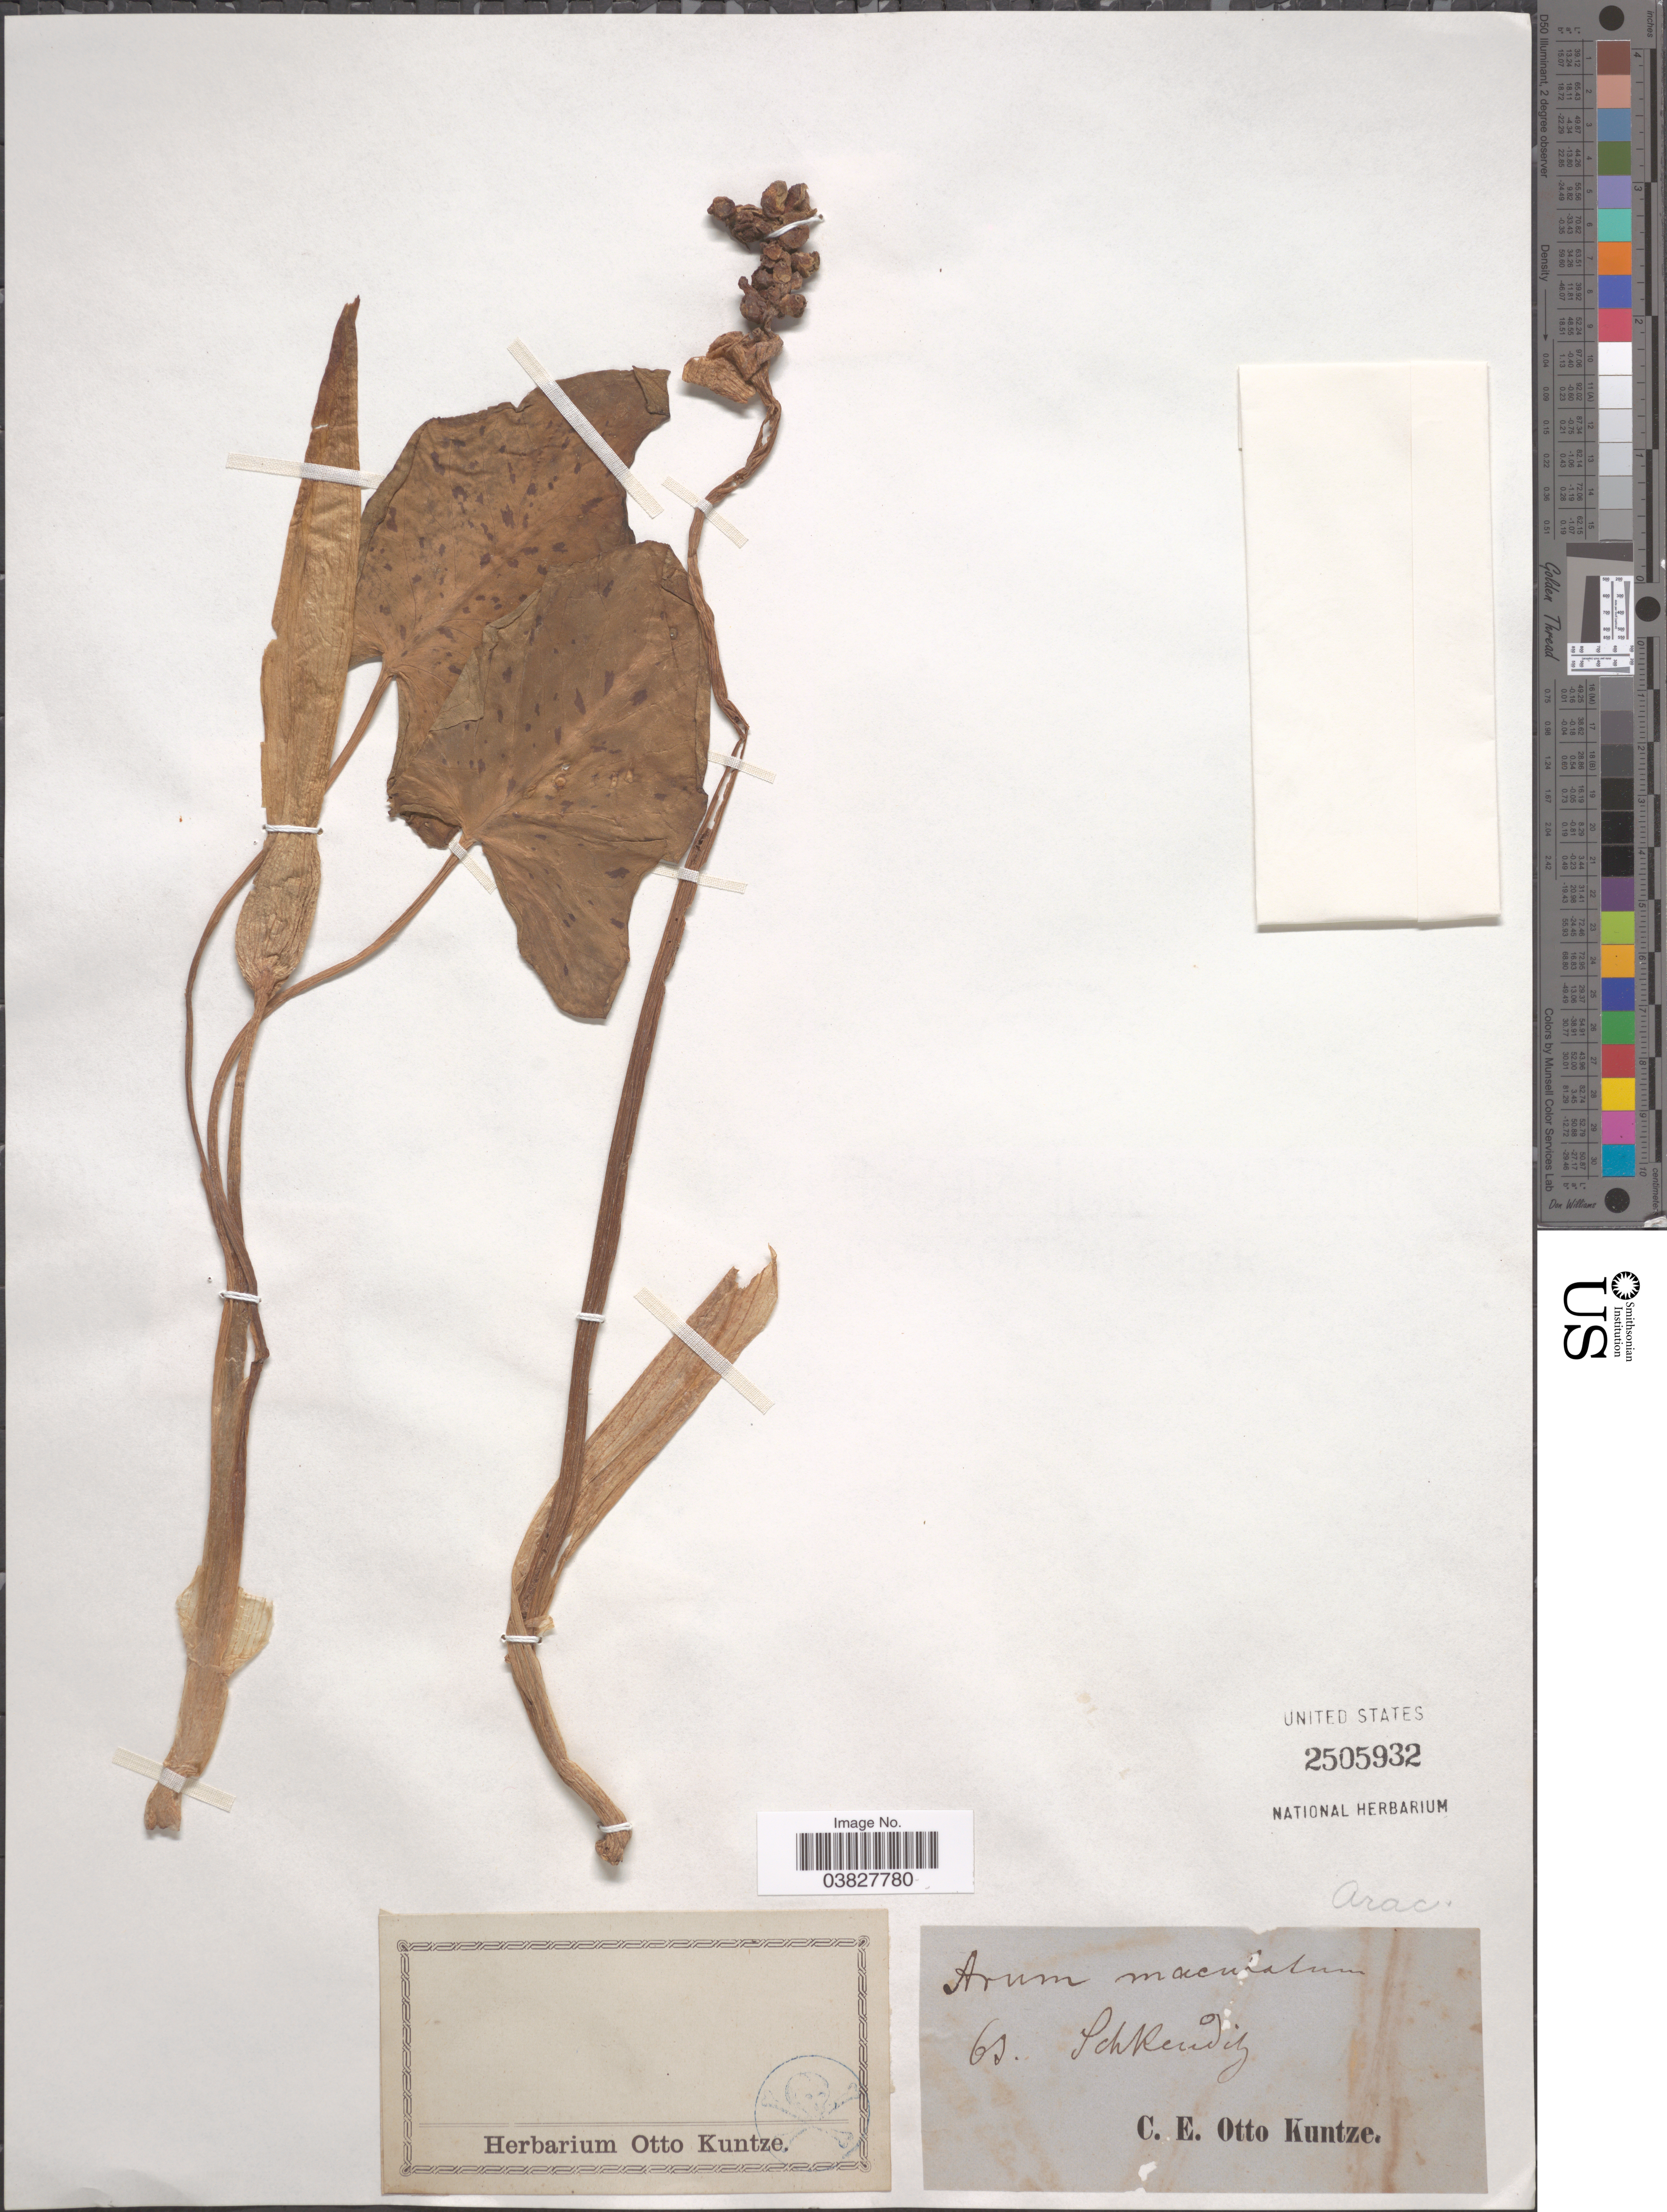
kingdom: Plantae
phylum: Tracheophyta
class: Liliopsida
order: Alismatales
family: Araceae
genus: Arum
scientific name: Arum maculatum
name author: L.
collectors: C.E.O. Kuntze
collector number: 63*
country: Germany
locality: Schkeuditz.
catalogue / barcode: US 2505932